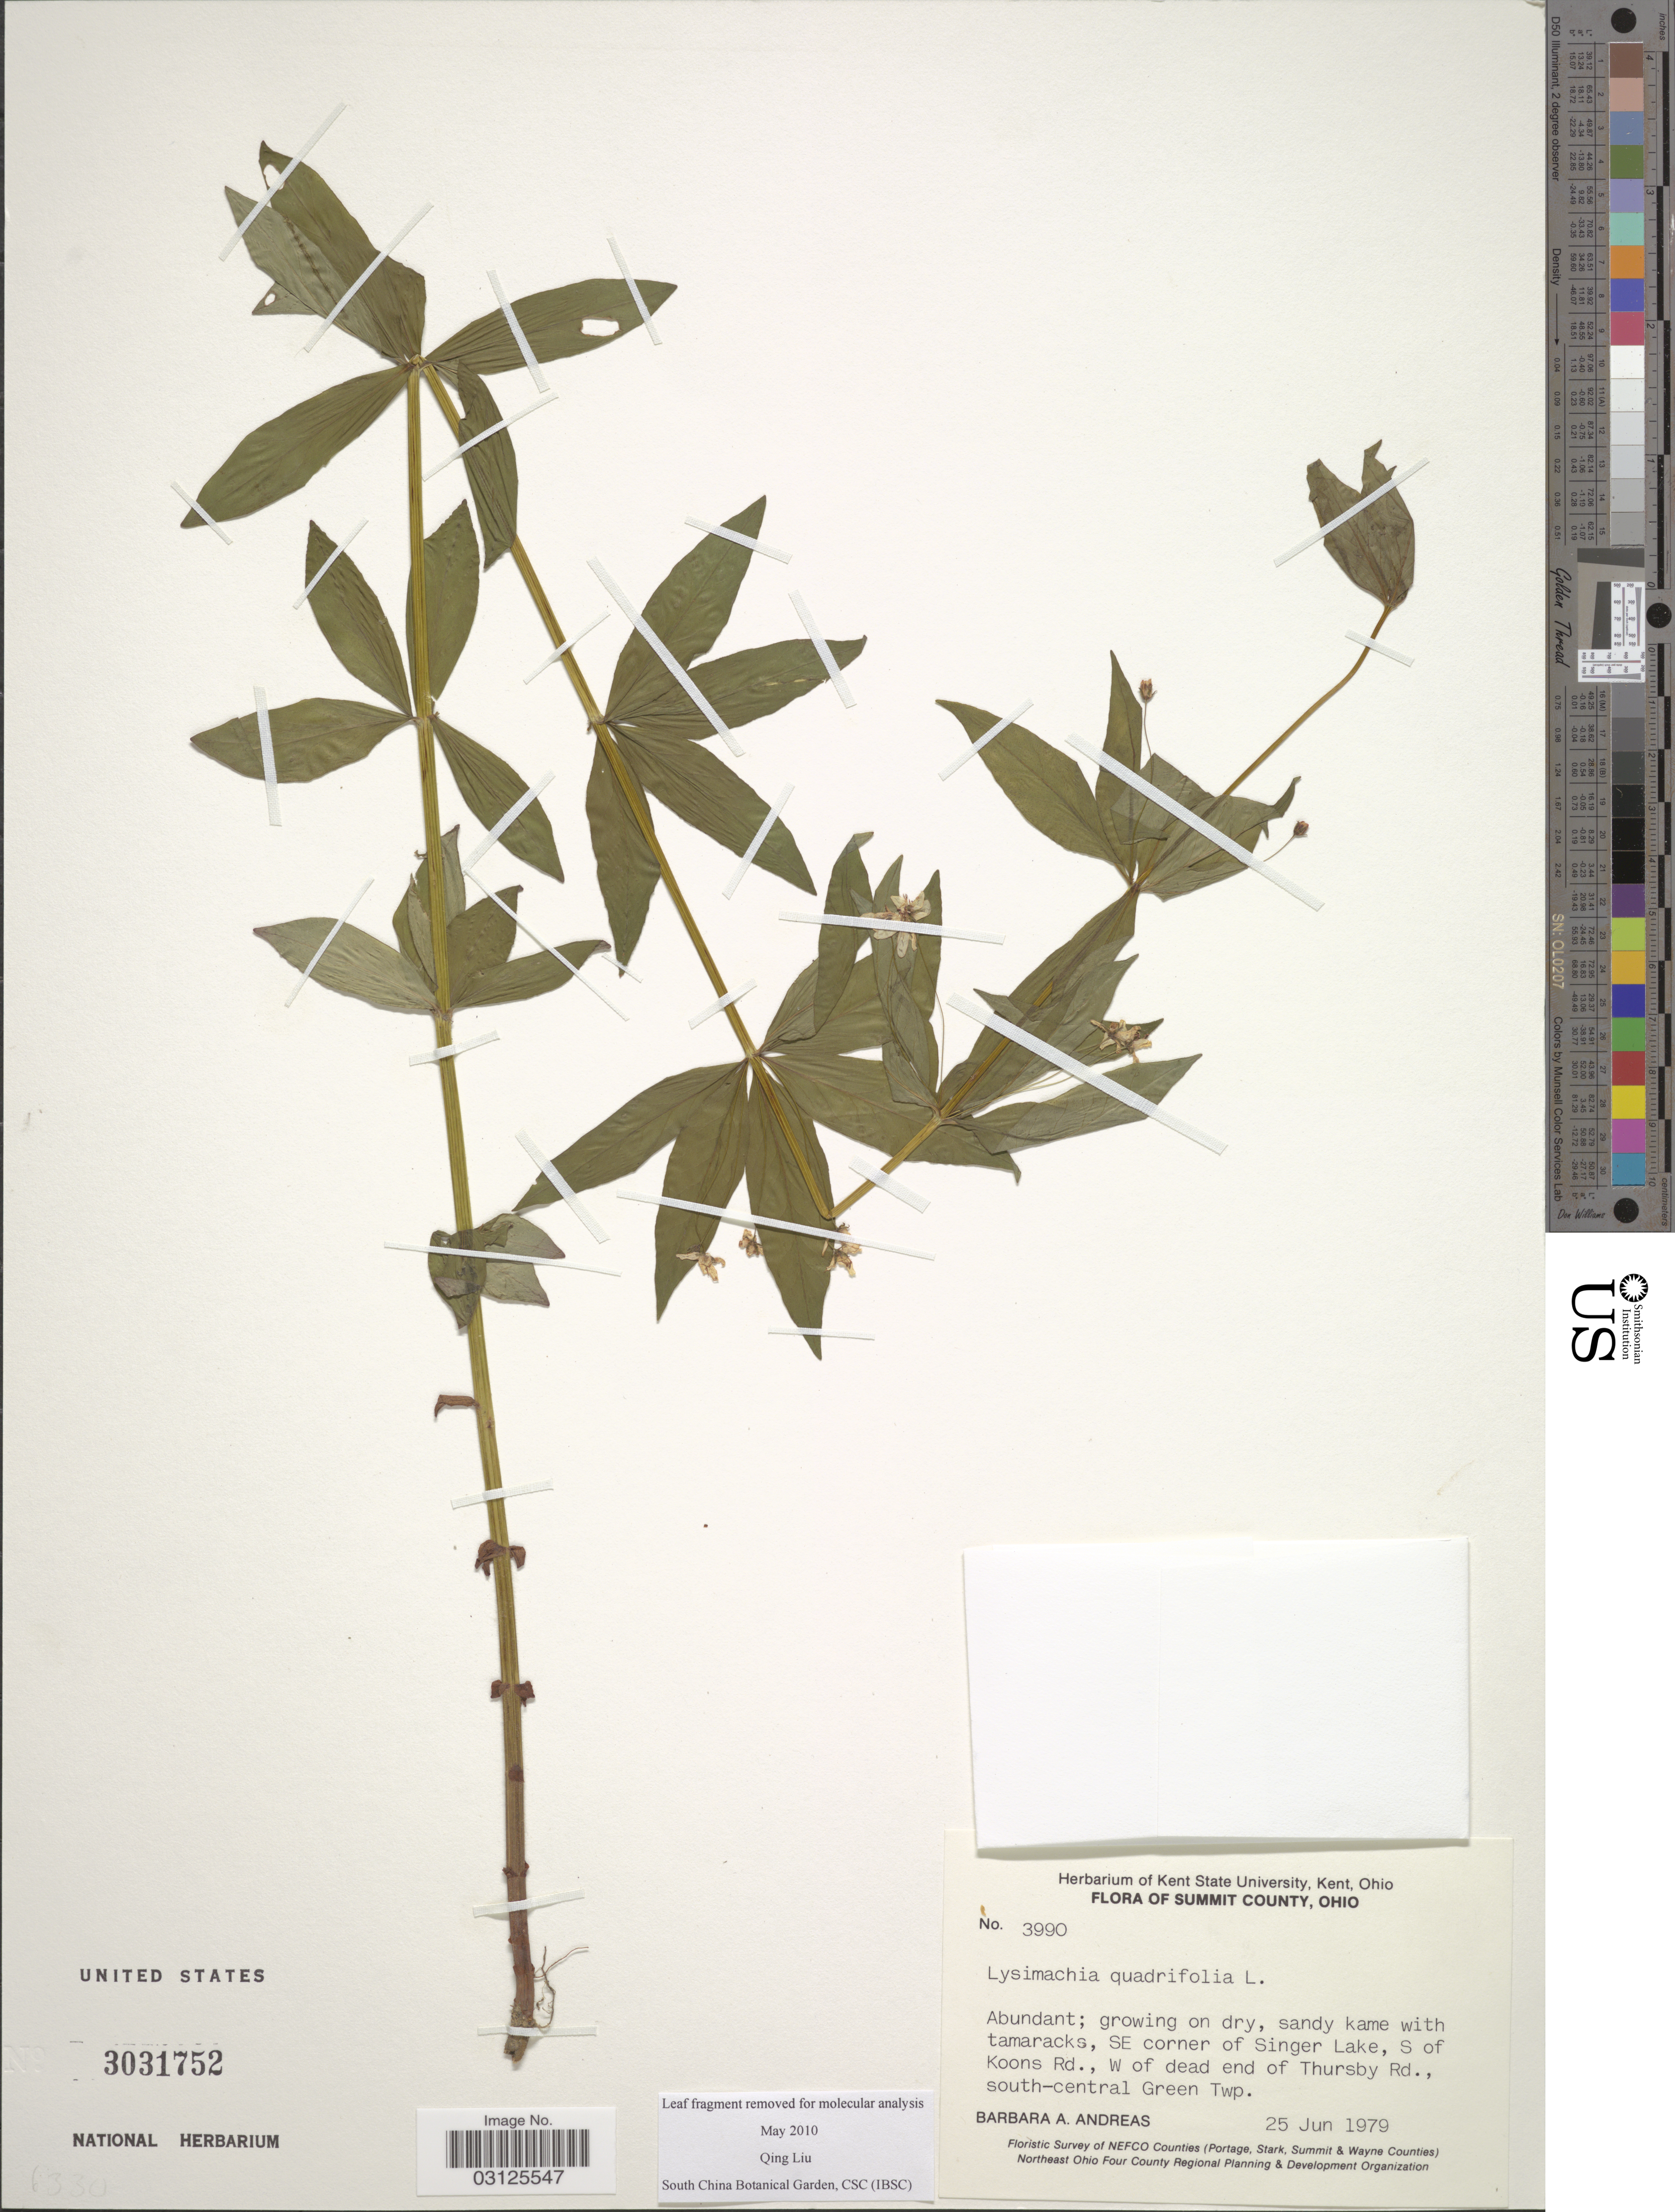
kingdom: Plantae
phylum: Tracheophyta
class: Magnoliopsida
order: Ericales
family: Primulaceae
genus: Lysimachia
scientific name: Lysimachia quadrifolia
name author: L.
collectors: B. A. Andreas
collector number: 3990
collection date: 1979-06-25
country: United States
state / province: Ohio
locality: Summit County, SE corner of Singer Lake, S of Koons Rd., W of dead end of Thursby Rd., south-central Green Twp.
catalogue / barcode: US 3031752